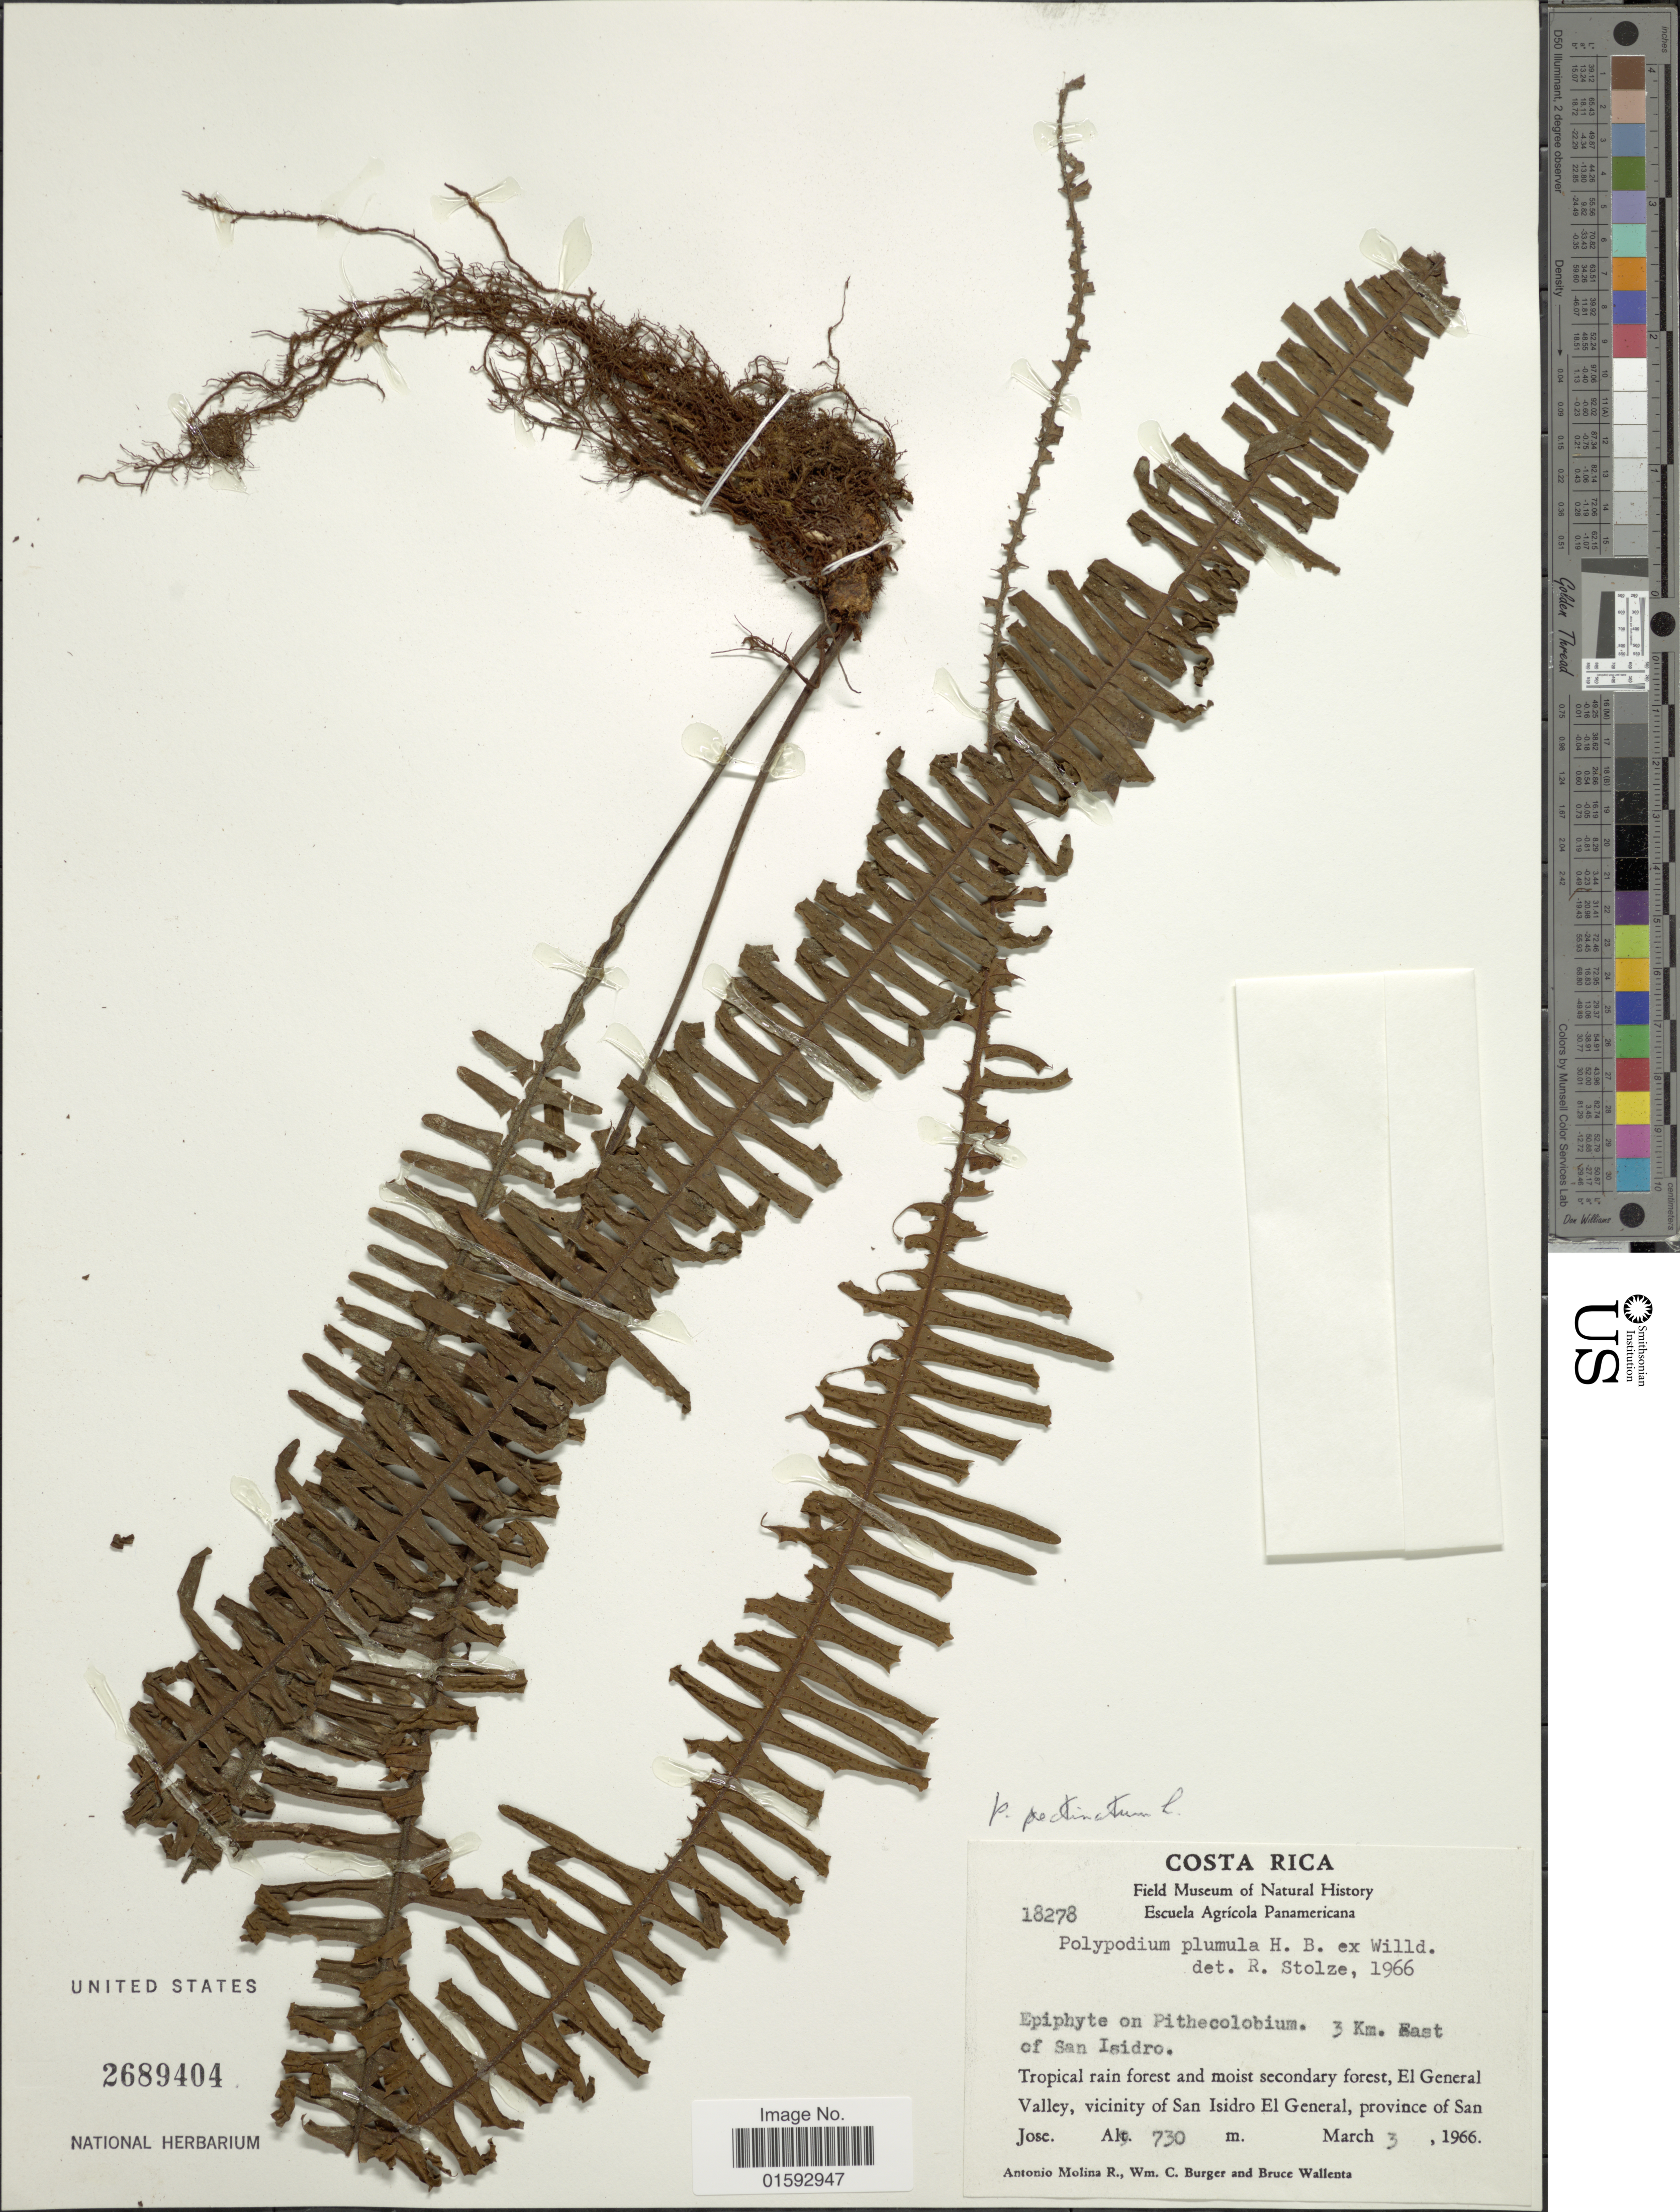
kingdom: Plantae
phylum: Tracheophyta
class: Polypodiopsida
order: Polypodiales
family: Polypodiaceae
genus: Pecluma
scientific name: Pecluma pectinata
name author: (L.) M.G. Price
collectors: A. Molina R., W. Burger & B. Wallenta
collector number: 18278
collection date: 1966-03-03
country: Costa Rica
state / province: San José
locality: Epiphyte on Pithecolobium. 3 km . East of San Isidro. Tropical rain forest and moist secodary forest, El General Valley, vicinity of San Isidro El General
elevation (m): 730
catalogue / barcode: US 2689404